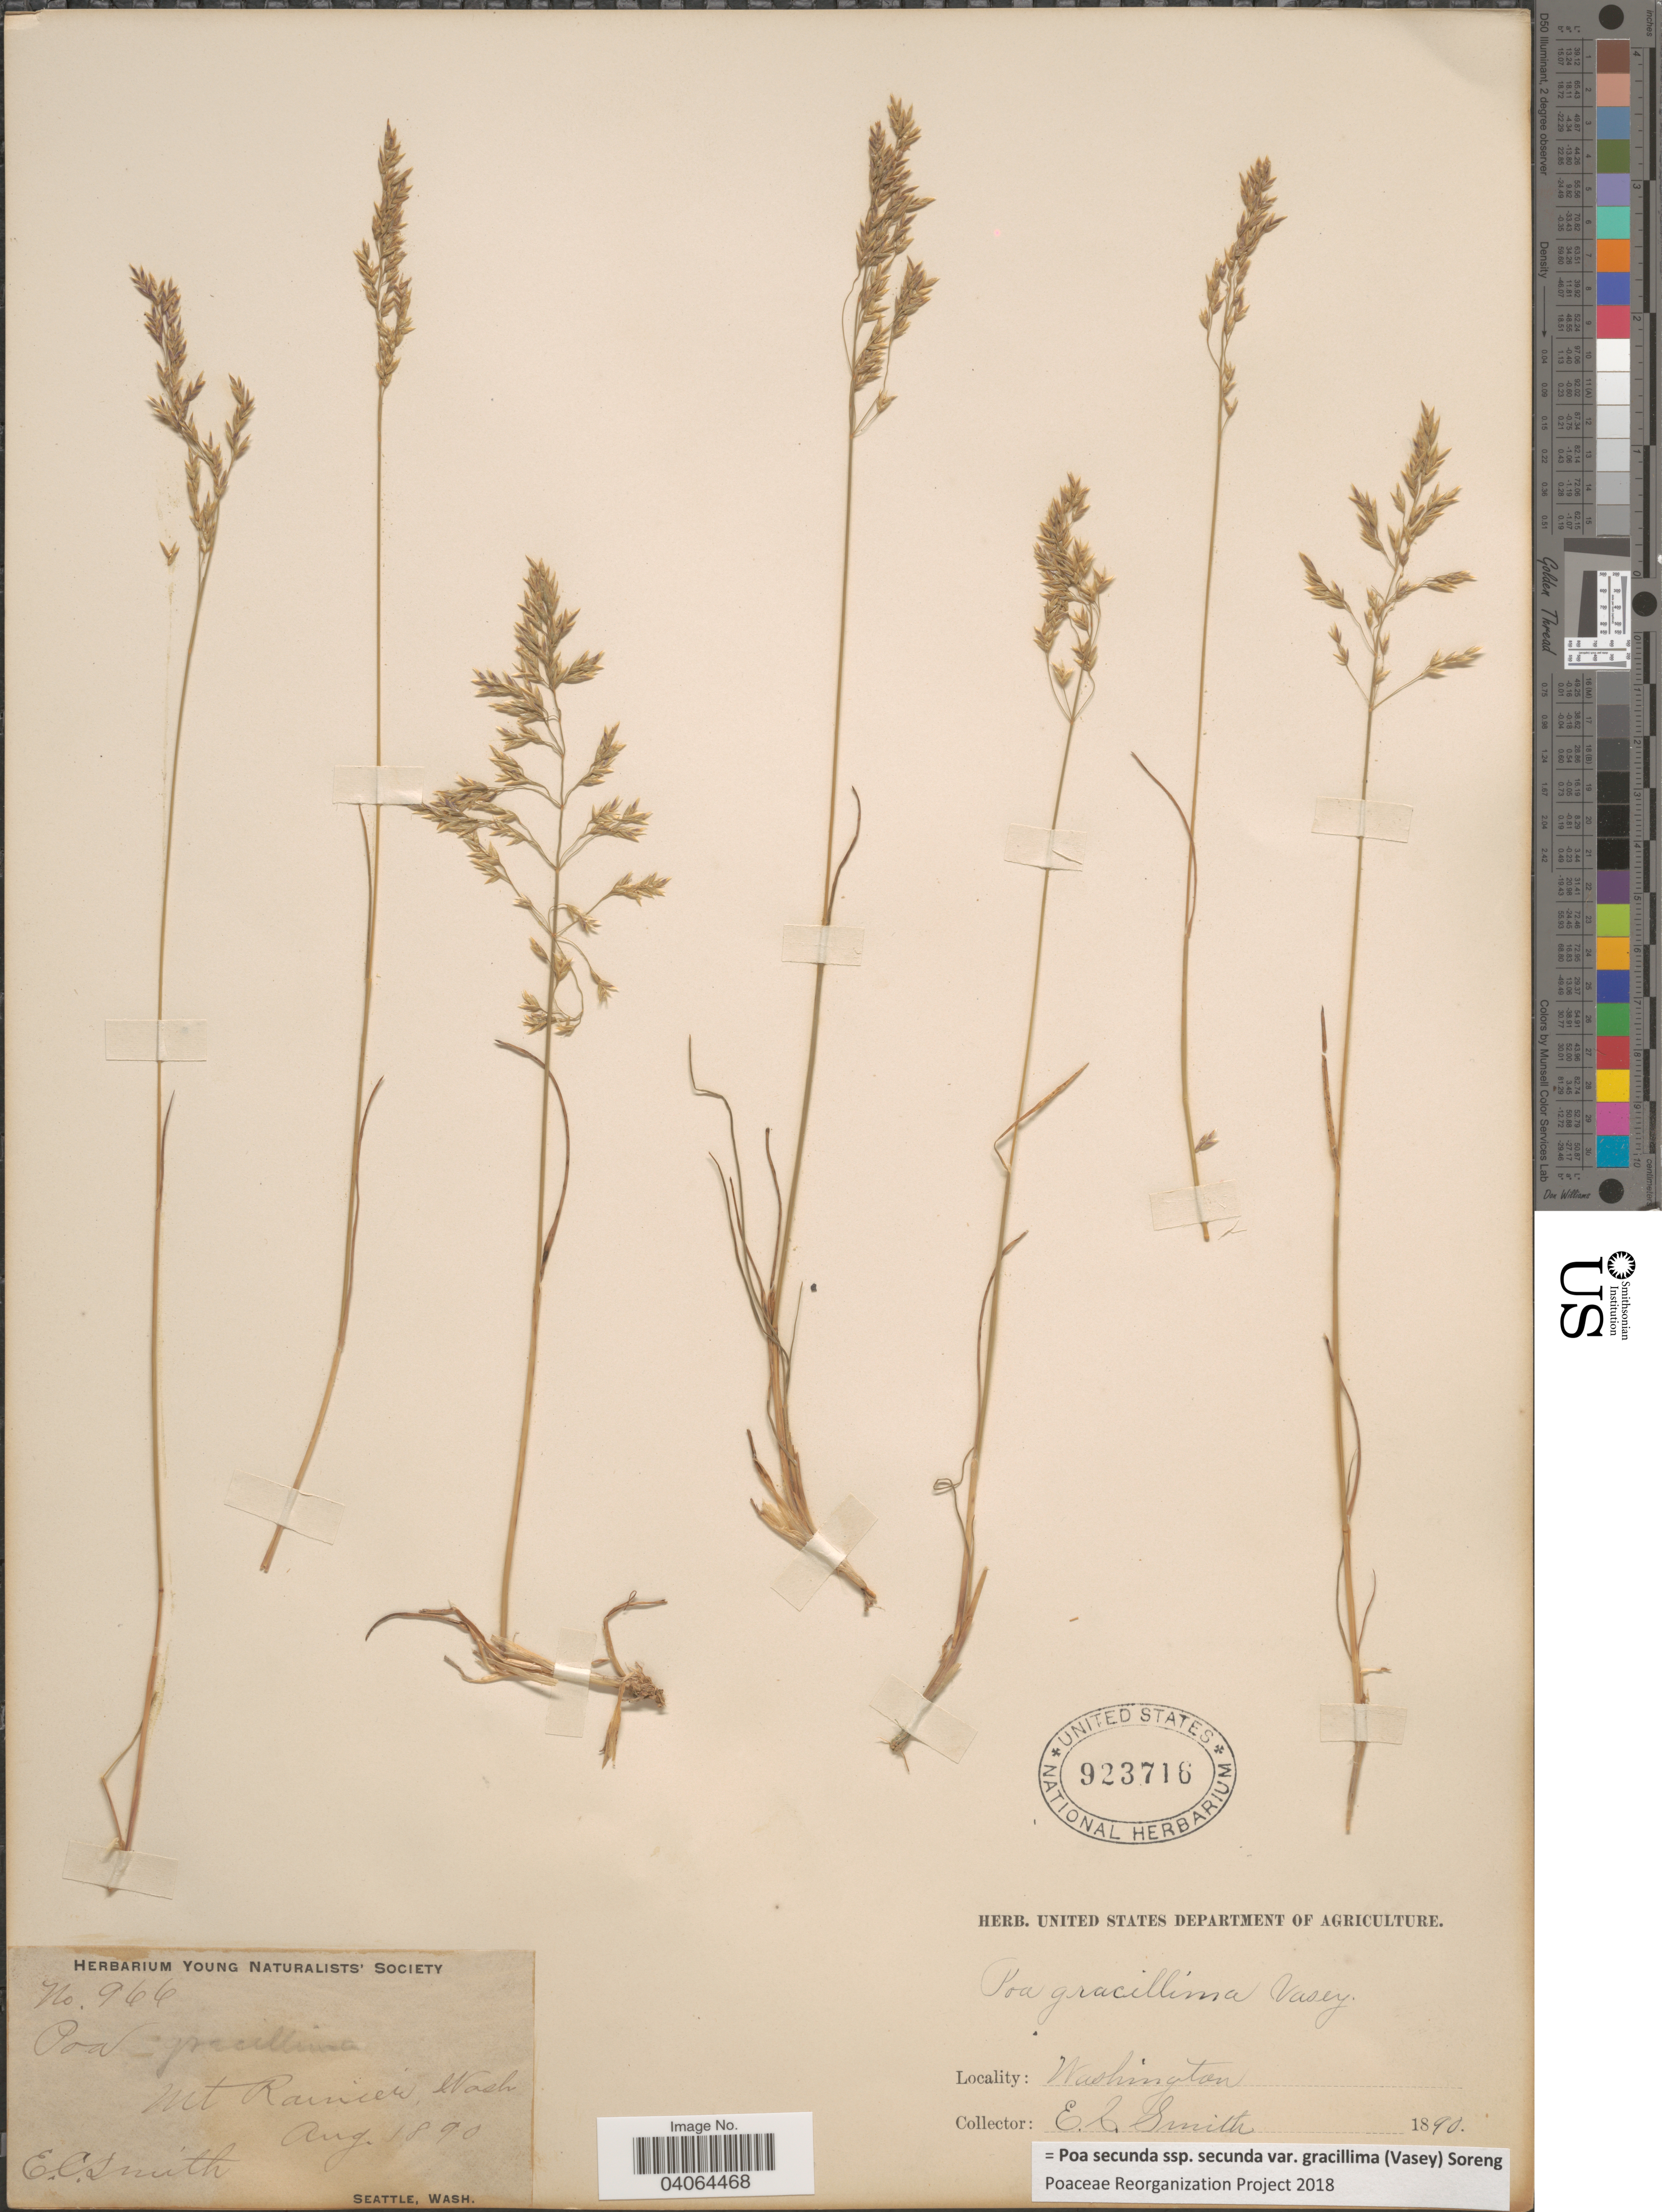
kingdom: Plantae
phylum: Tracheophyta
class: Liliopsida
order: Poales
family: Poaceae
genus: Poa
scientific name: Poa secunda subsp. secunda var. gracillima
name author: (Vasey) Soreng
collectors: E. Smith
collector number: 966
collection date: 1890-08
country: United States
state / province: Washington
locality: Mt. rainier.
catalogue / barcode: US 923716